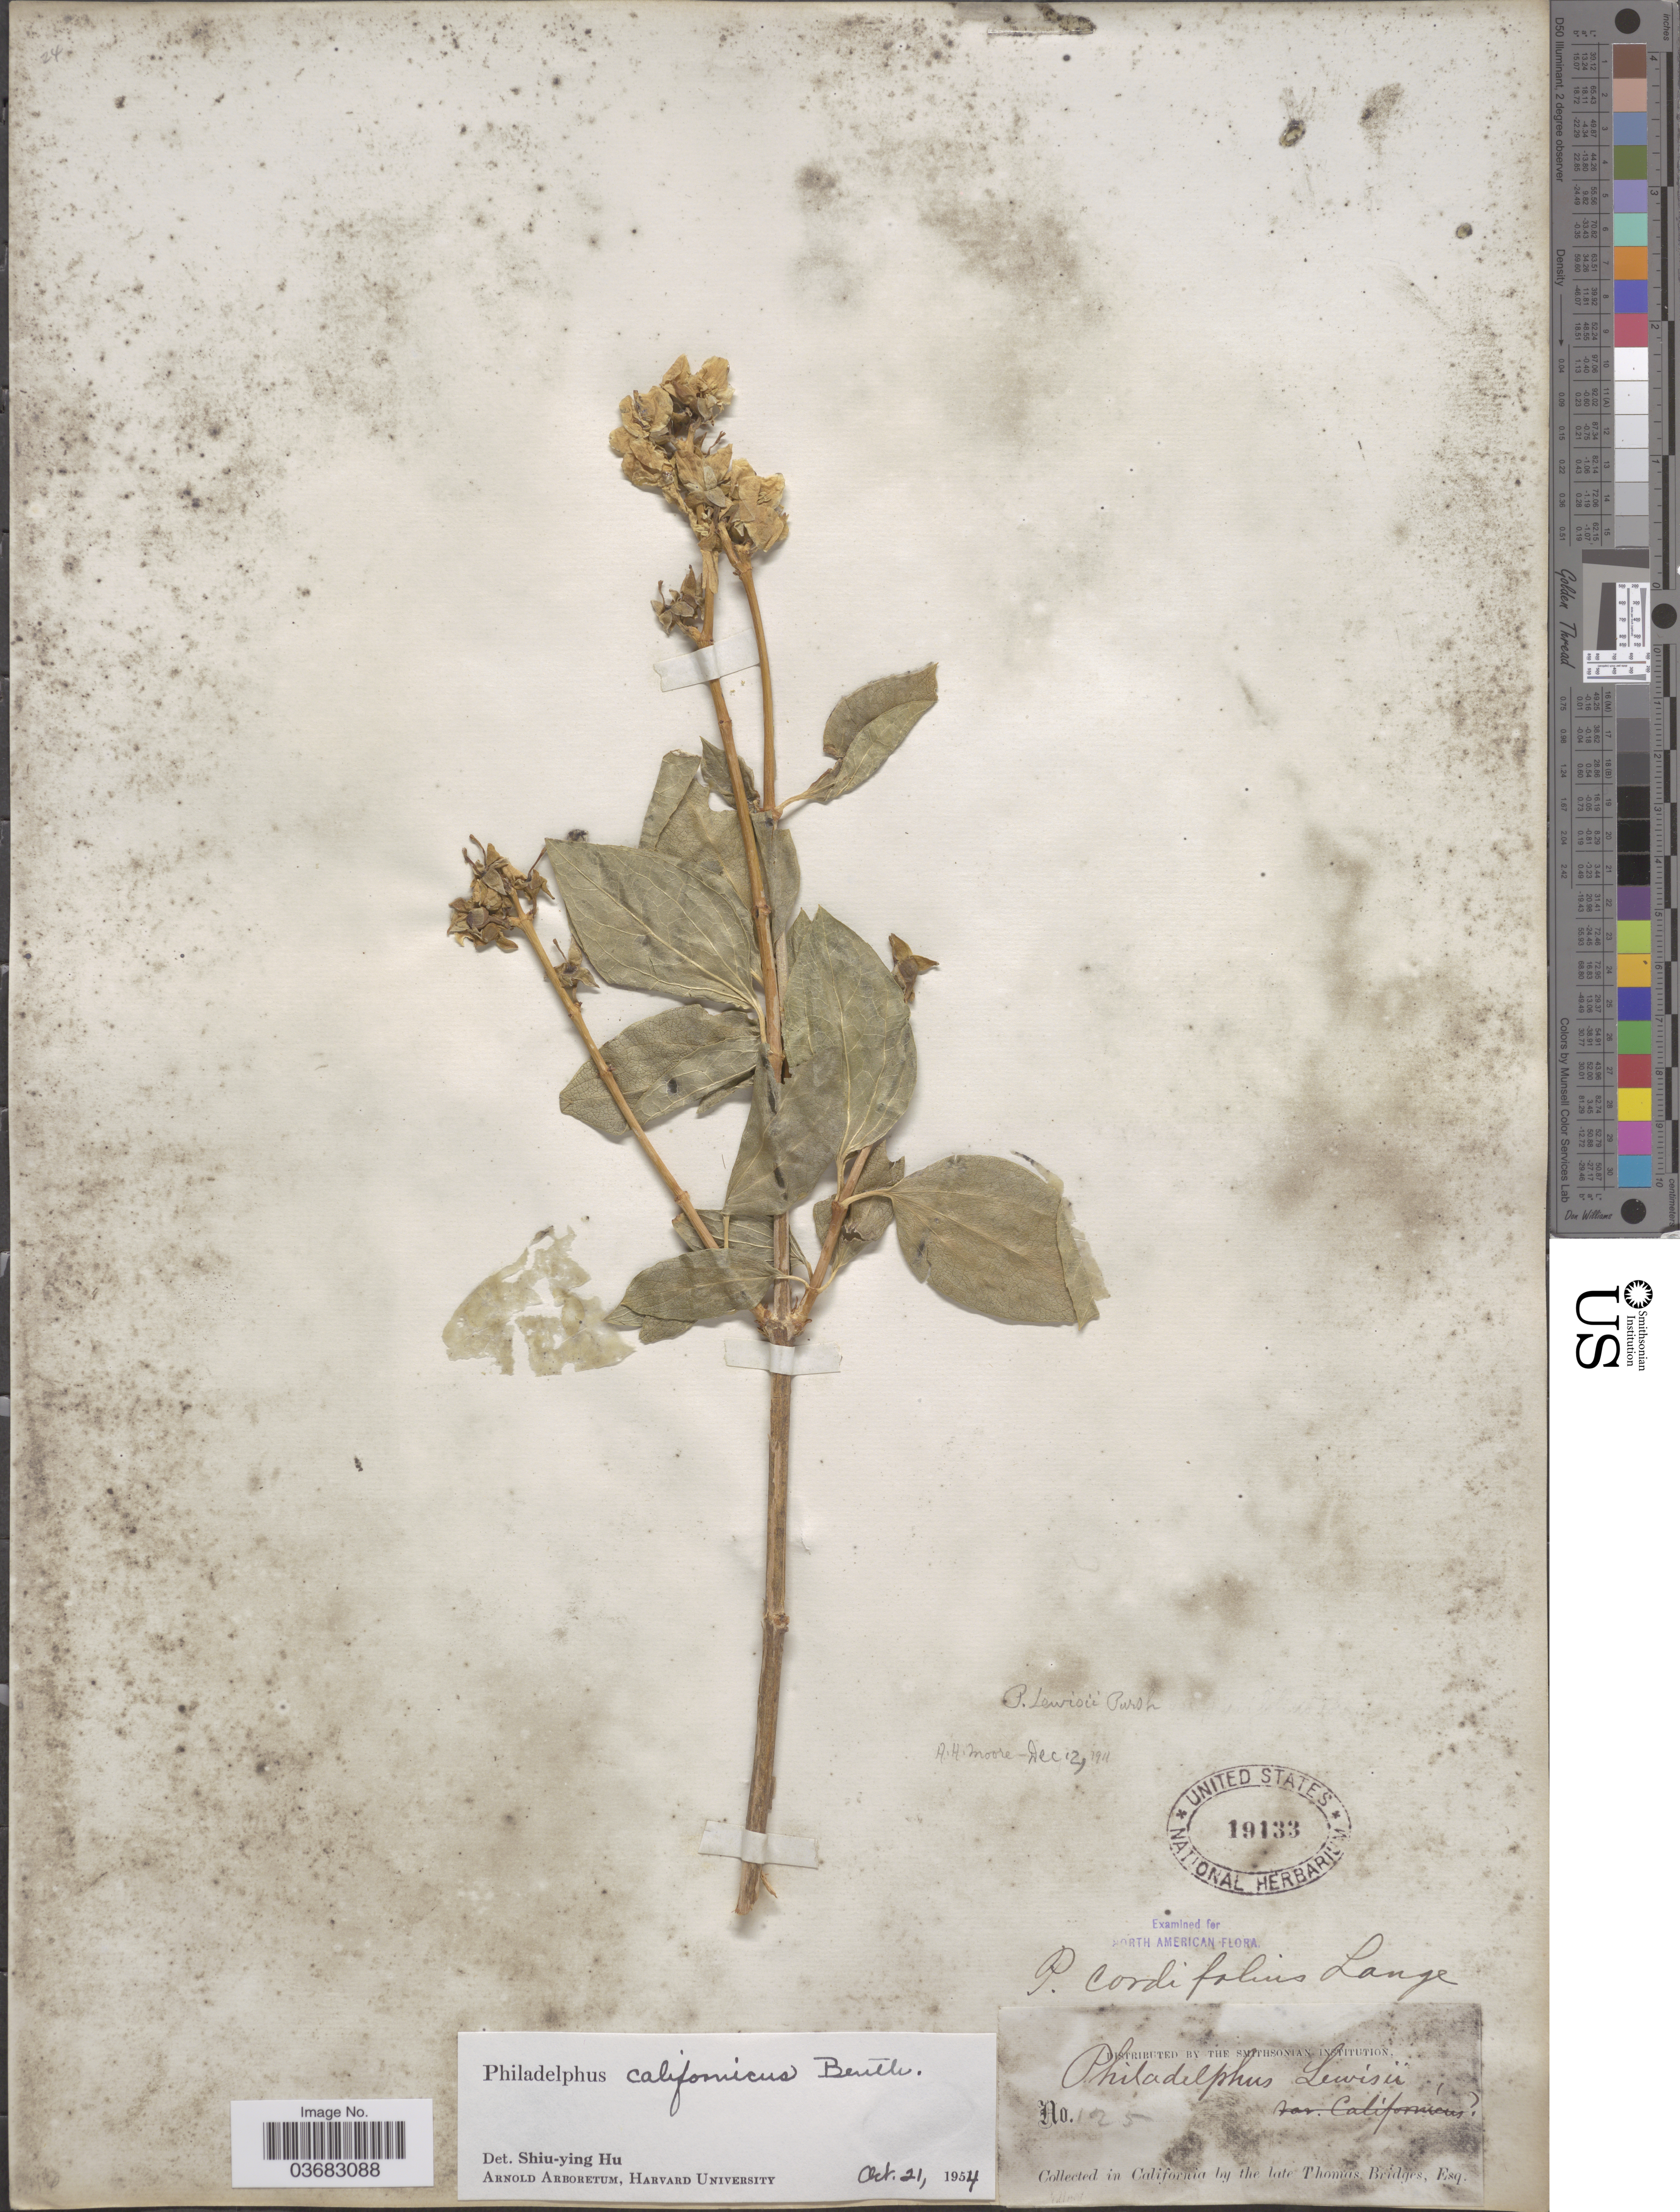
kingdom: Plantae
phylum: Tracheophyta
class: Magnoliopsida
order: Cornales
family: Hydrangeaceae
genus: Philadelphus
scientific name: Philadelphus californicus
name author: Benth.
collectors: T. Bridges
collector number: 125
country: United States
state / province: California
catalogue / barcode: US 19133